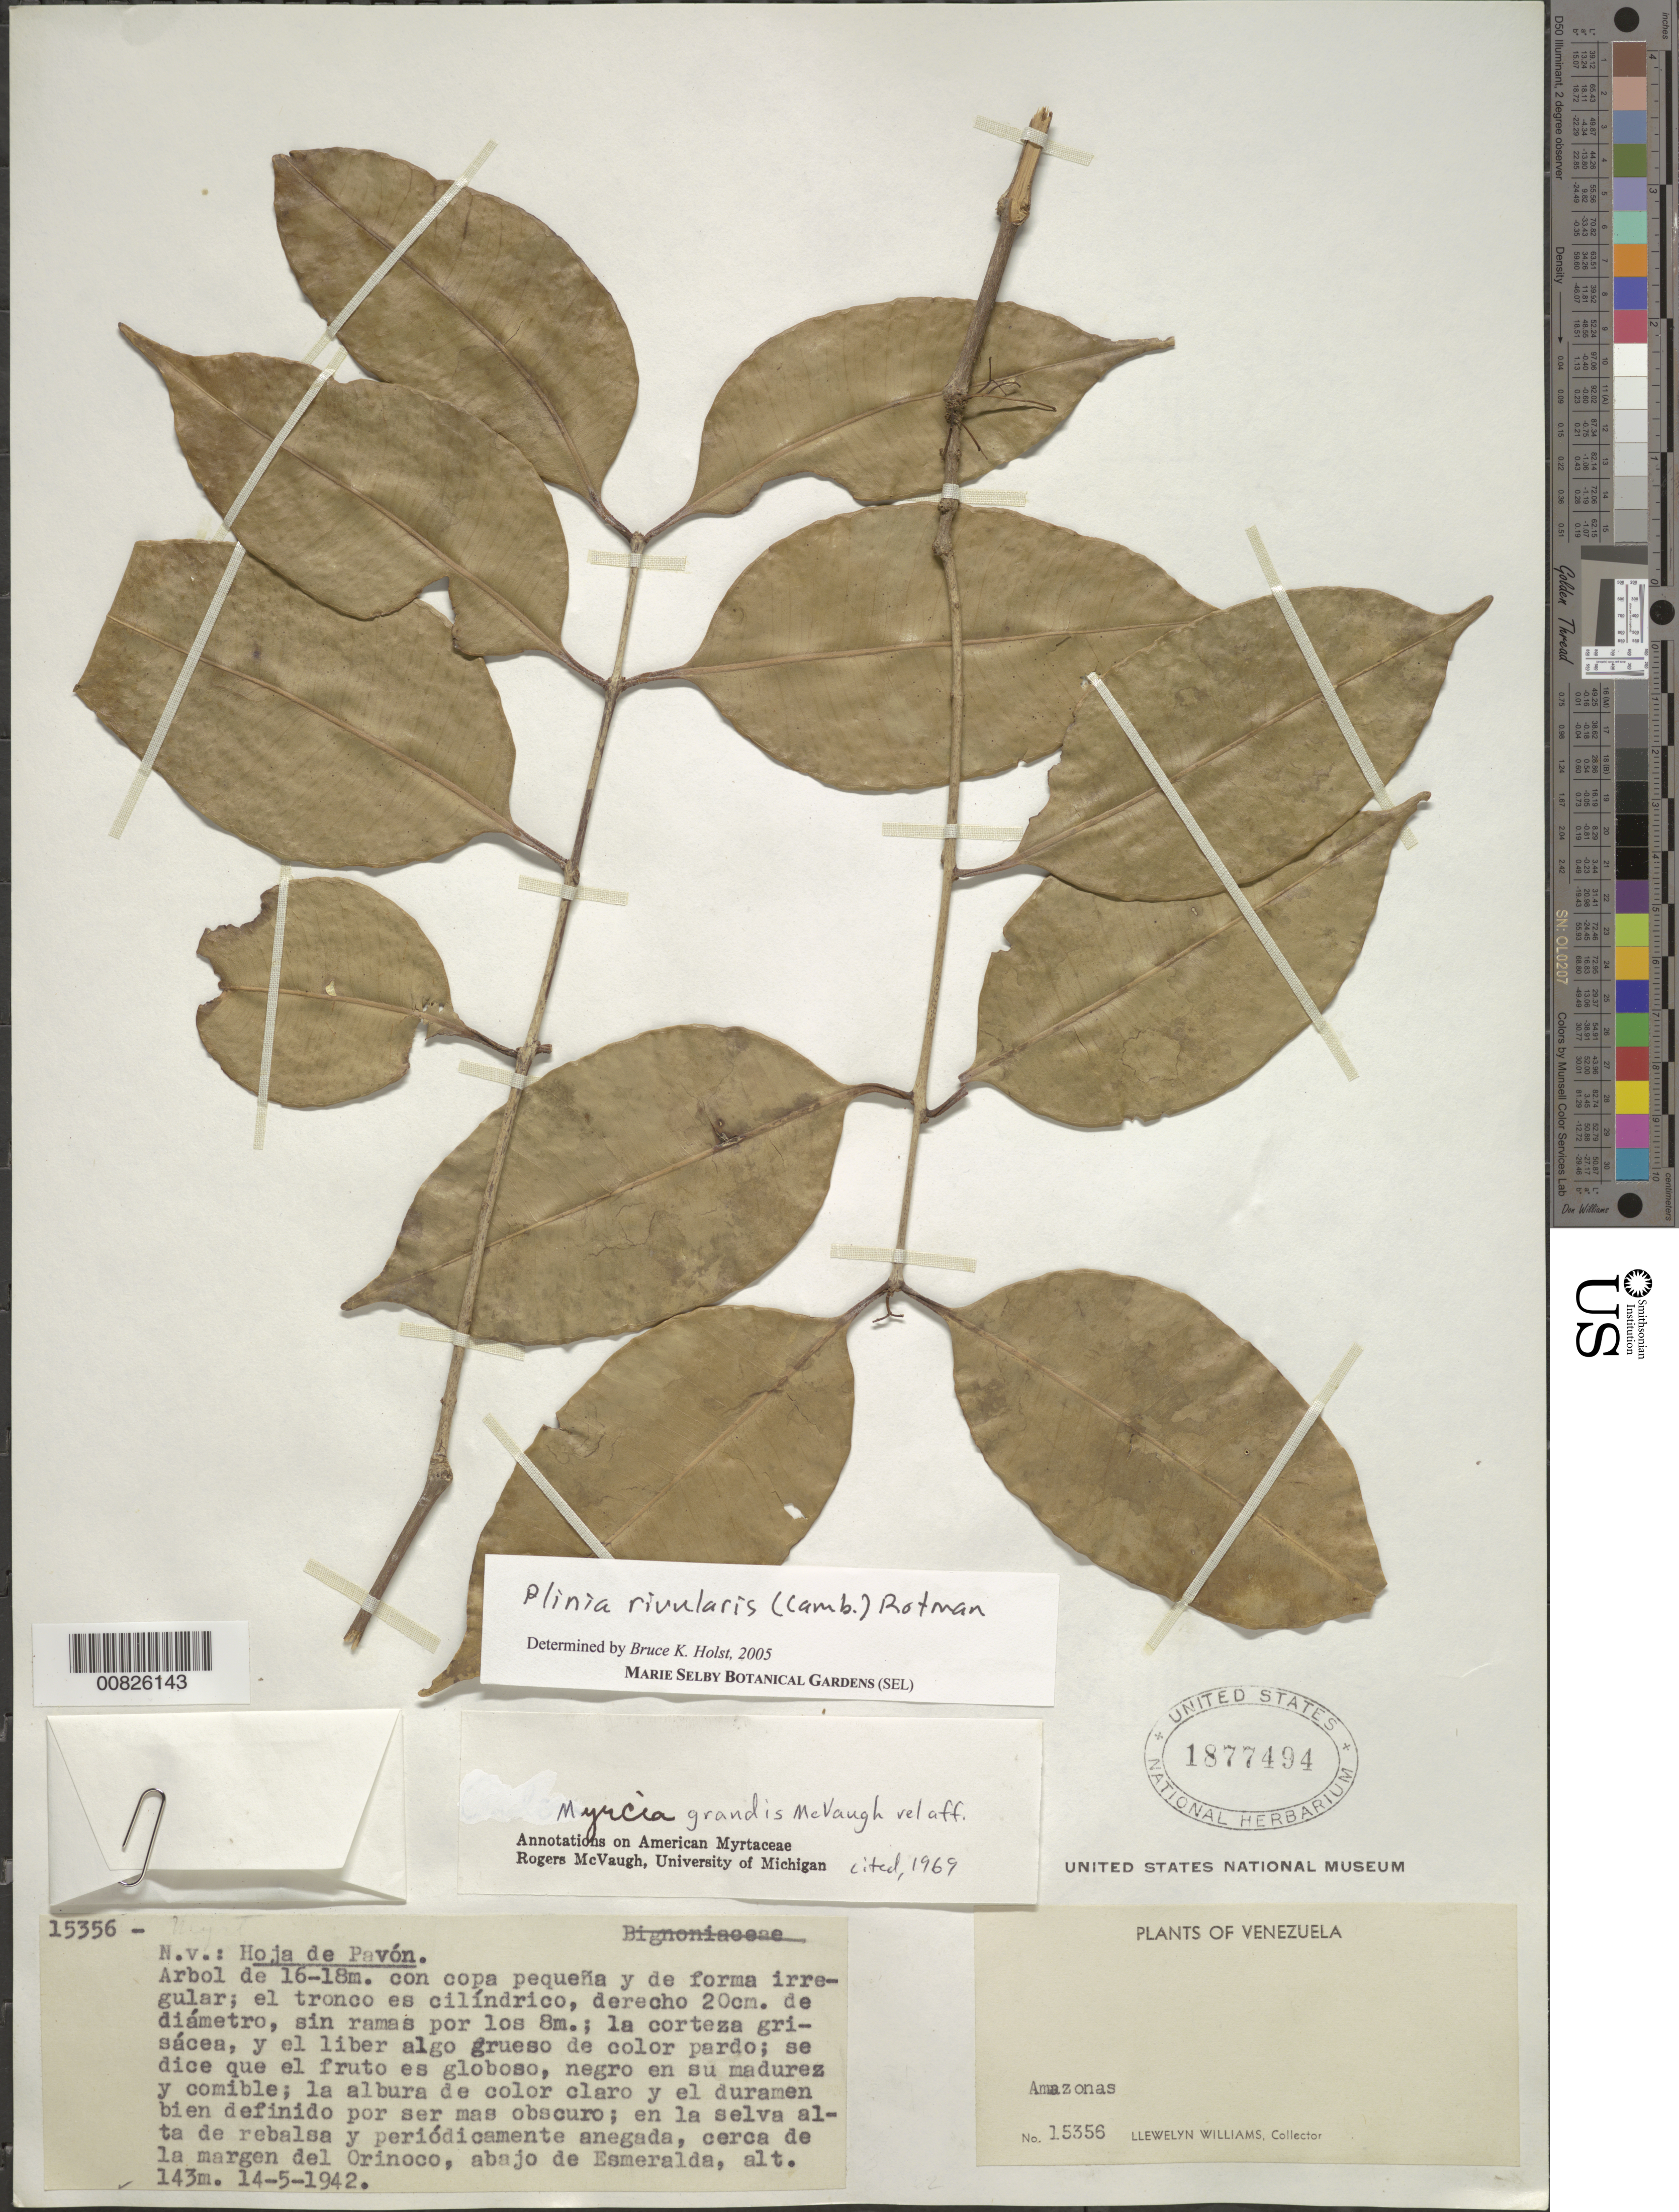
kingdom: Plantae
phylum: Tracheophyta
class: Magnoliopsida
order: Myrtales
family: Myrtaceae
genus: Plinia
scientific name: Plinia rivularis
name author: (Cambess.) Rotman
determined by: Holst, Bruce K.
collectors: Ll. Williams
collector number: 15356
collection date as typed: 14-May-42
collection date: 1942-05-14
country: Venezuela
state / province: Amazonas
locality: Esmeralda, Alto Orinoco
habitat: Selva alta de rebalsa y periodicamente anegada, cerca de la margen del rio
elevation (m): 143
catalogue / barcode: US 1877494